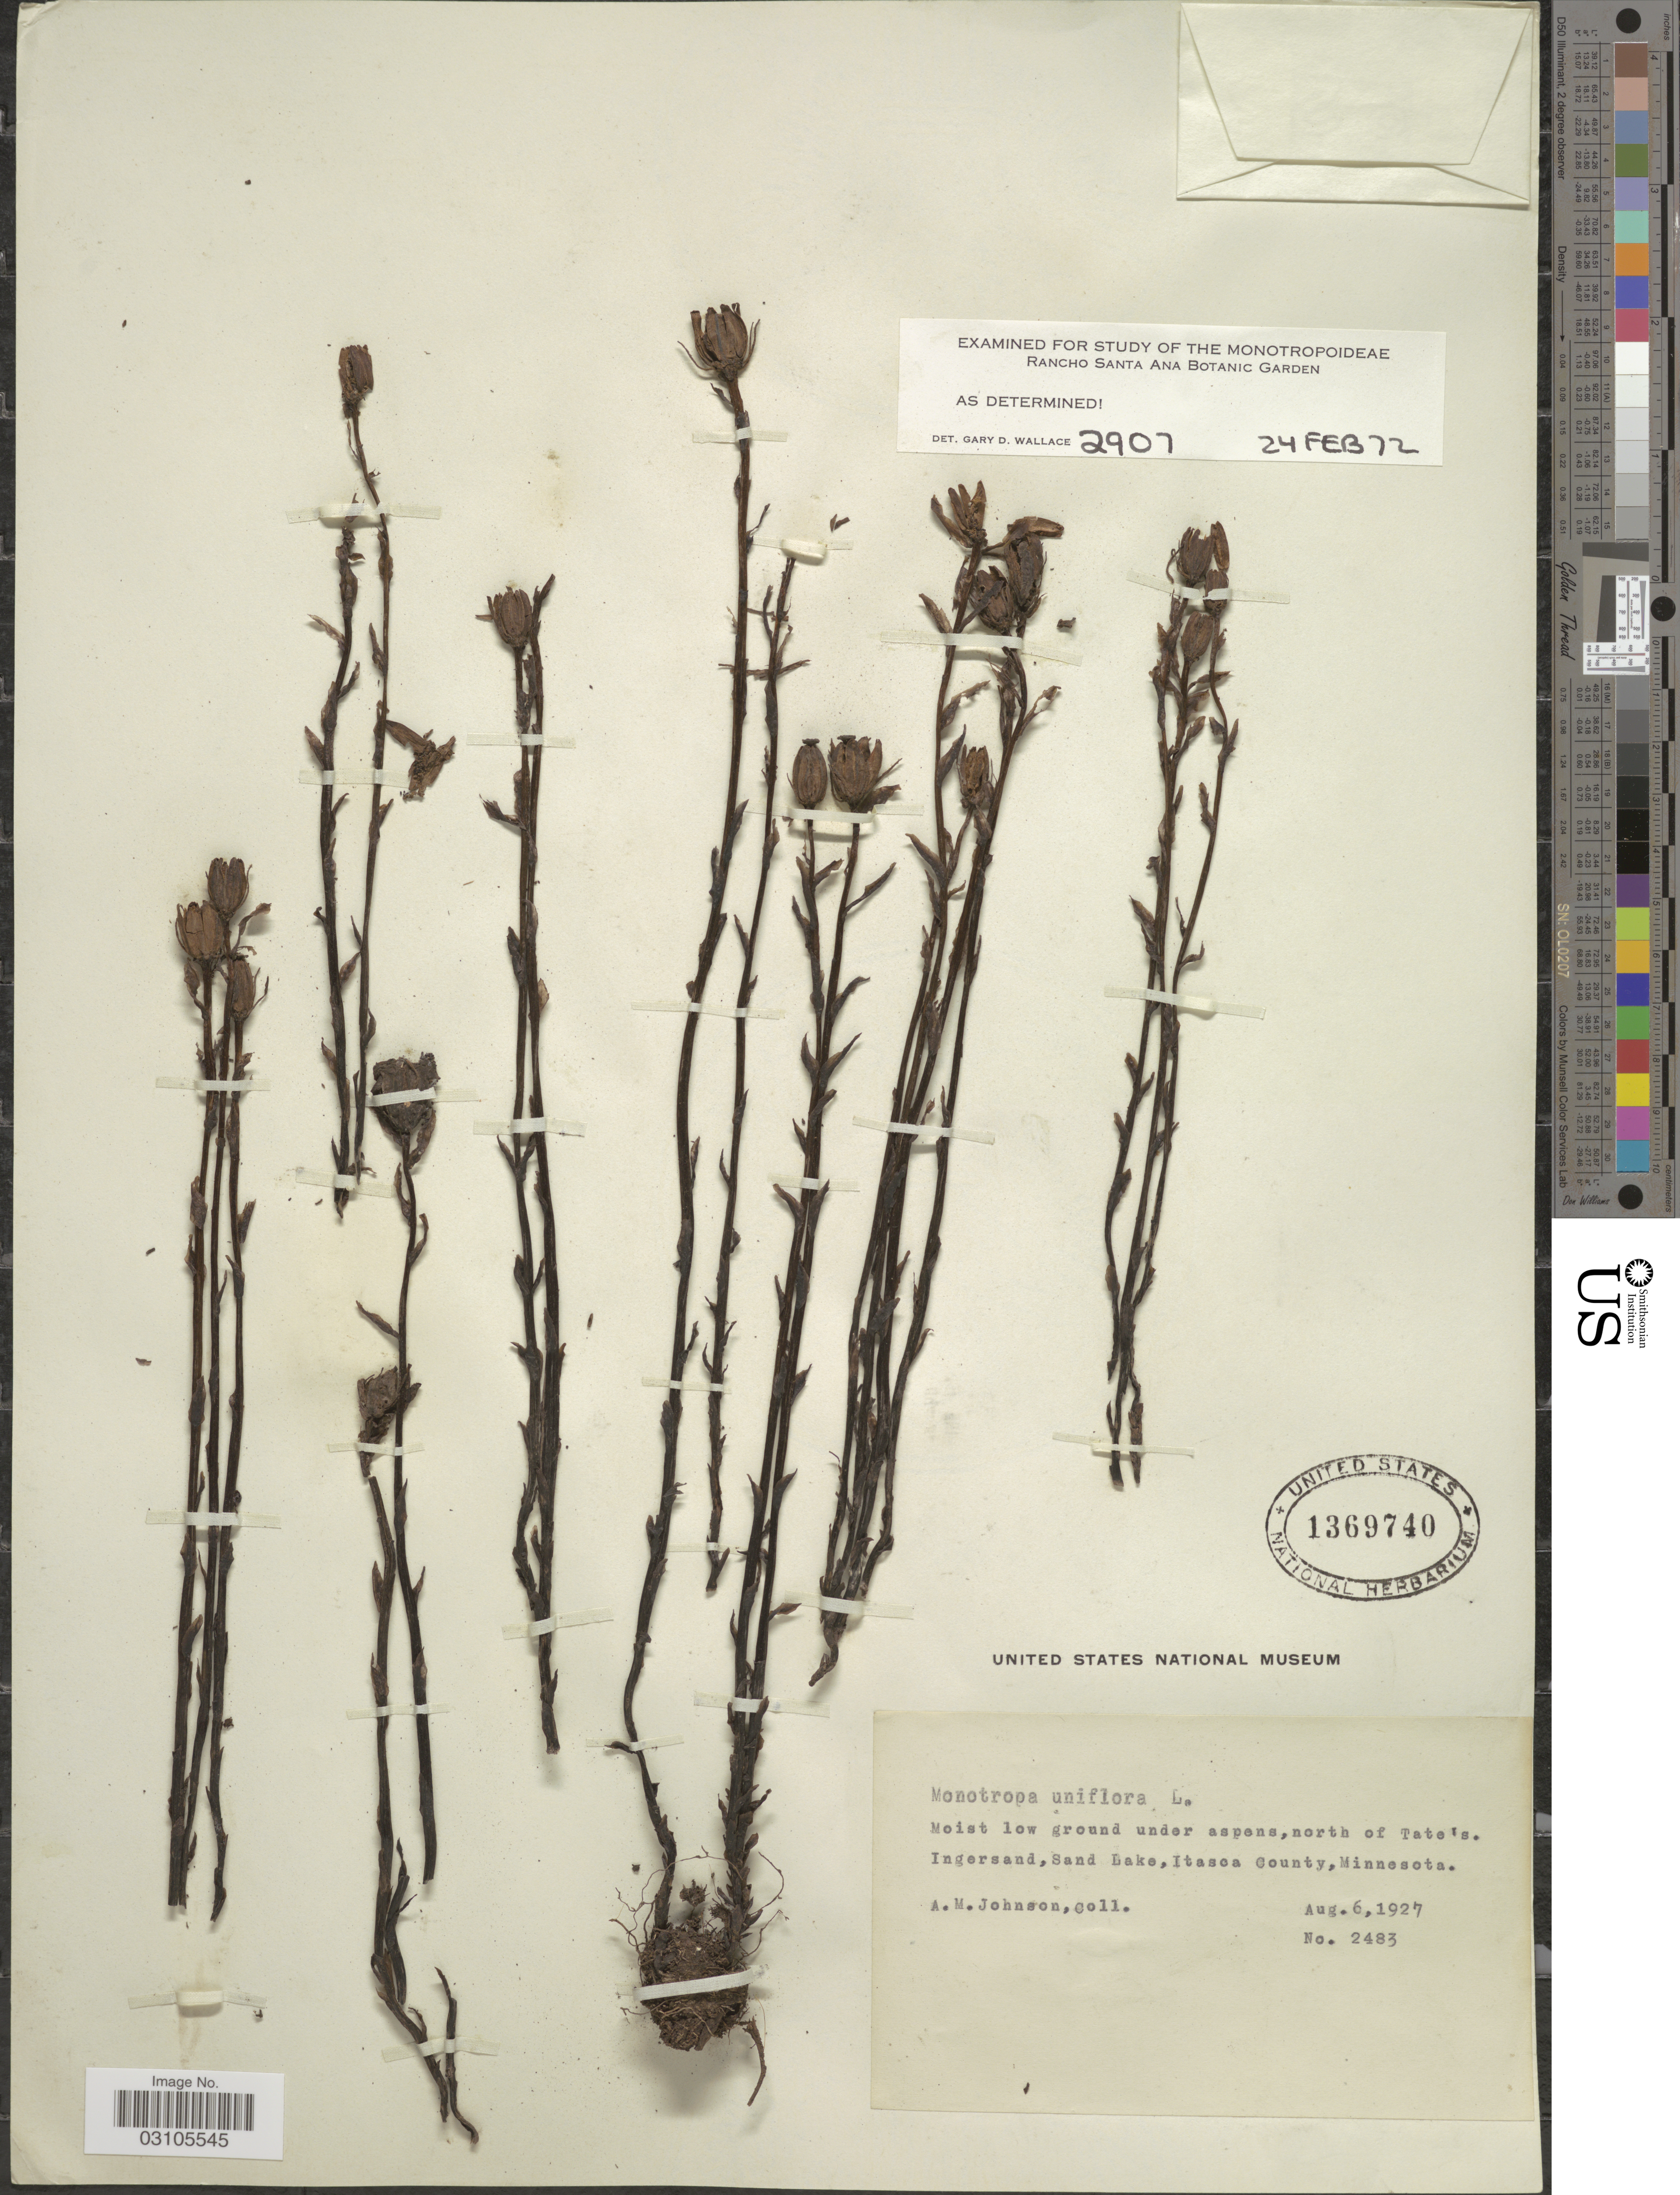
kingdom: Plantae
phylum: Tracheophyta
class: Magnoliopsida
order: Ericales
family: Ericaceae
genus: Monotropa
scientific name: Monotropa uniflora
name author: L.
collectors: A. M. Johnson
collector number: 2483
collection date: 1927-08-06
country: United States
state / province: Minnesota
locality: North of Tate's. Ingersand, Sand Lake, Itasca County.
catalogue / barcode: US 1369740